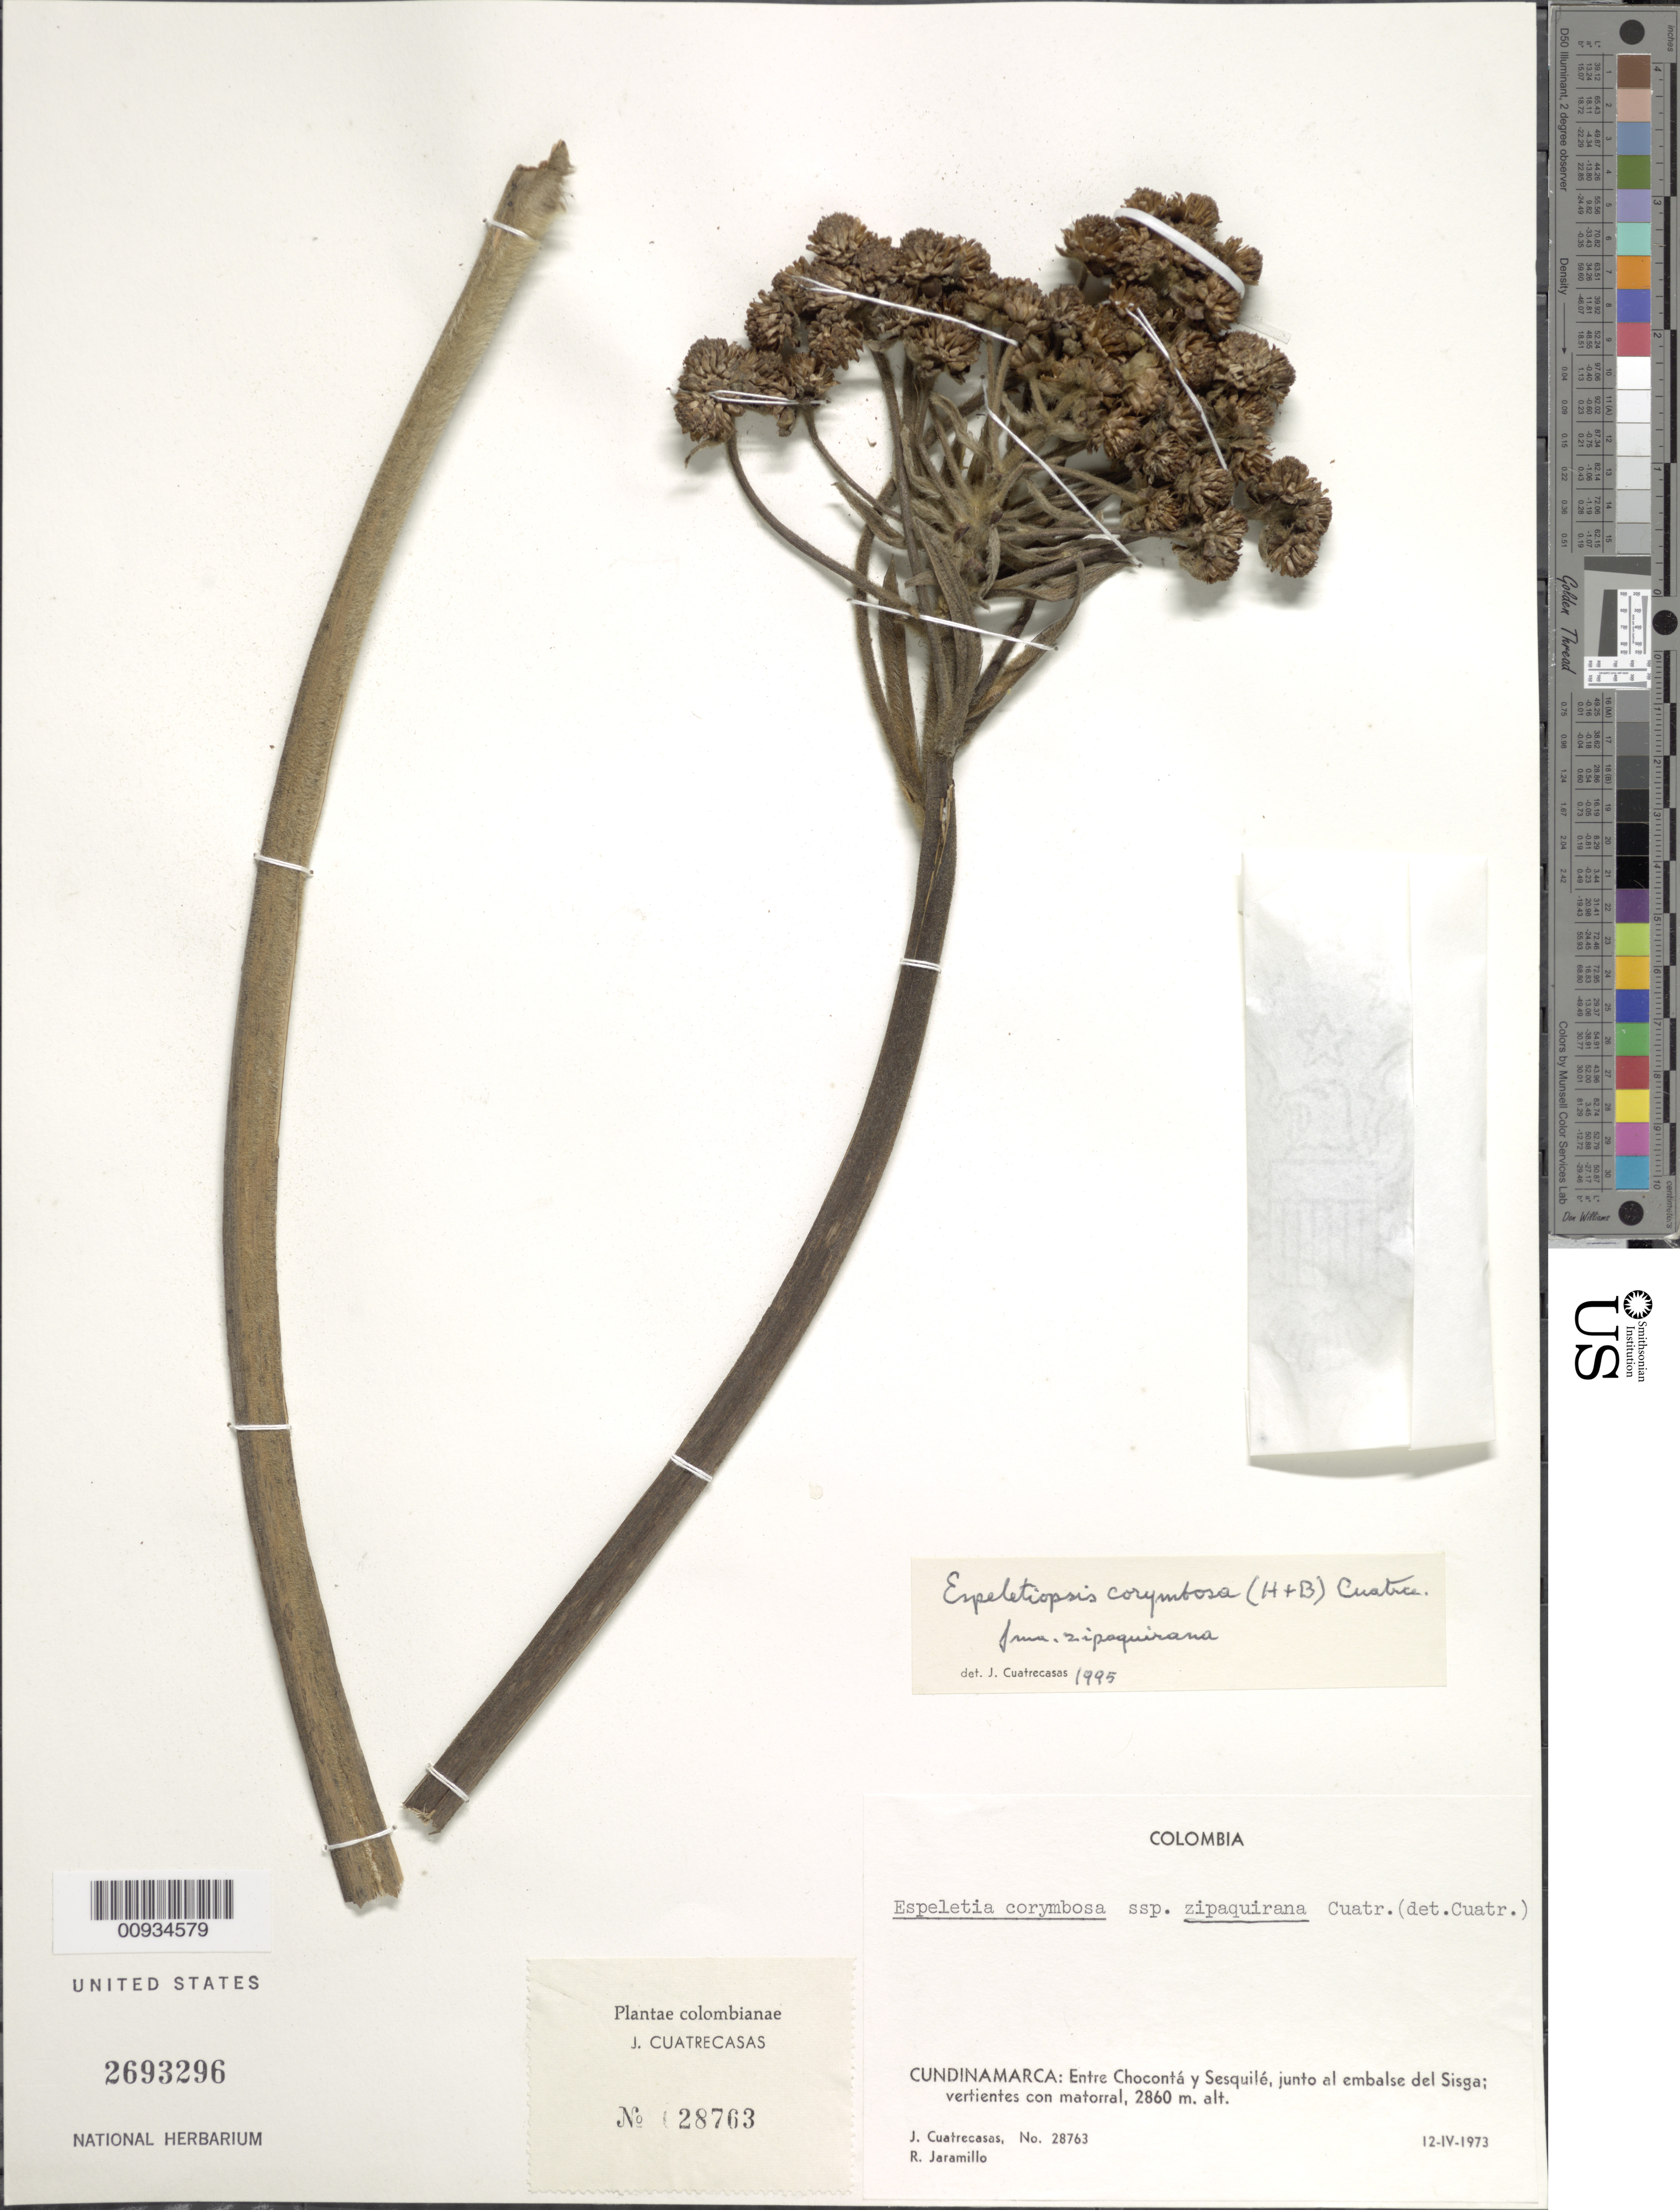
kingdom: Plantae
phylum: Tracheophyta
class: Magnoliopsida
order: Asterales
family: Asteraceae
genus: Espeletiopsis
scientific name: Espeletiopsis corymbosa subsp. zipaquirana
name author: (Cuatrec.) Cuatrec.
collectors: J. Cuatrecasas & R. Jaramillo M.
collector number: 28763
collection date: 1973-04-12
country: Colombia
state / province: Cundinamarca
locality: Entre Choconta y Sesquile, junto el embalse del Sisga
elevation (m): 2860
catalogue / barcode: US 2693296